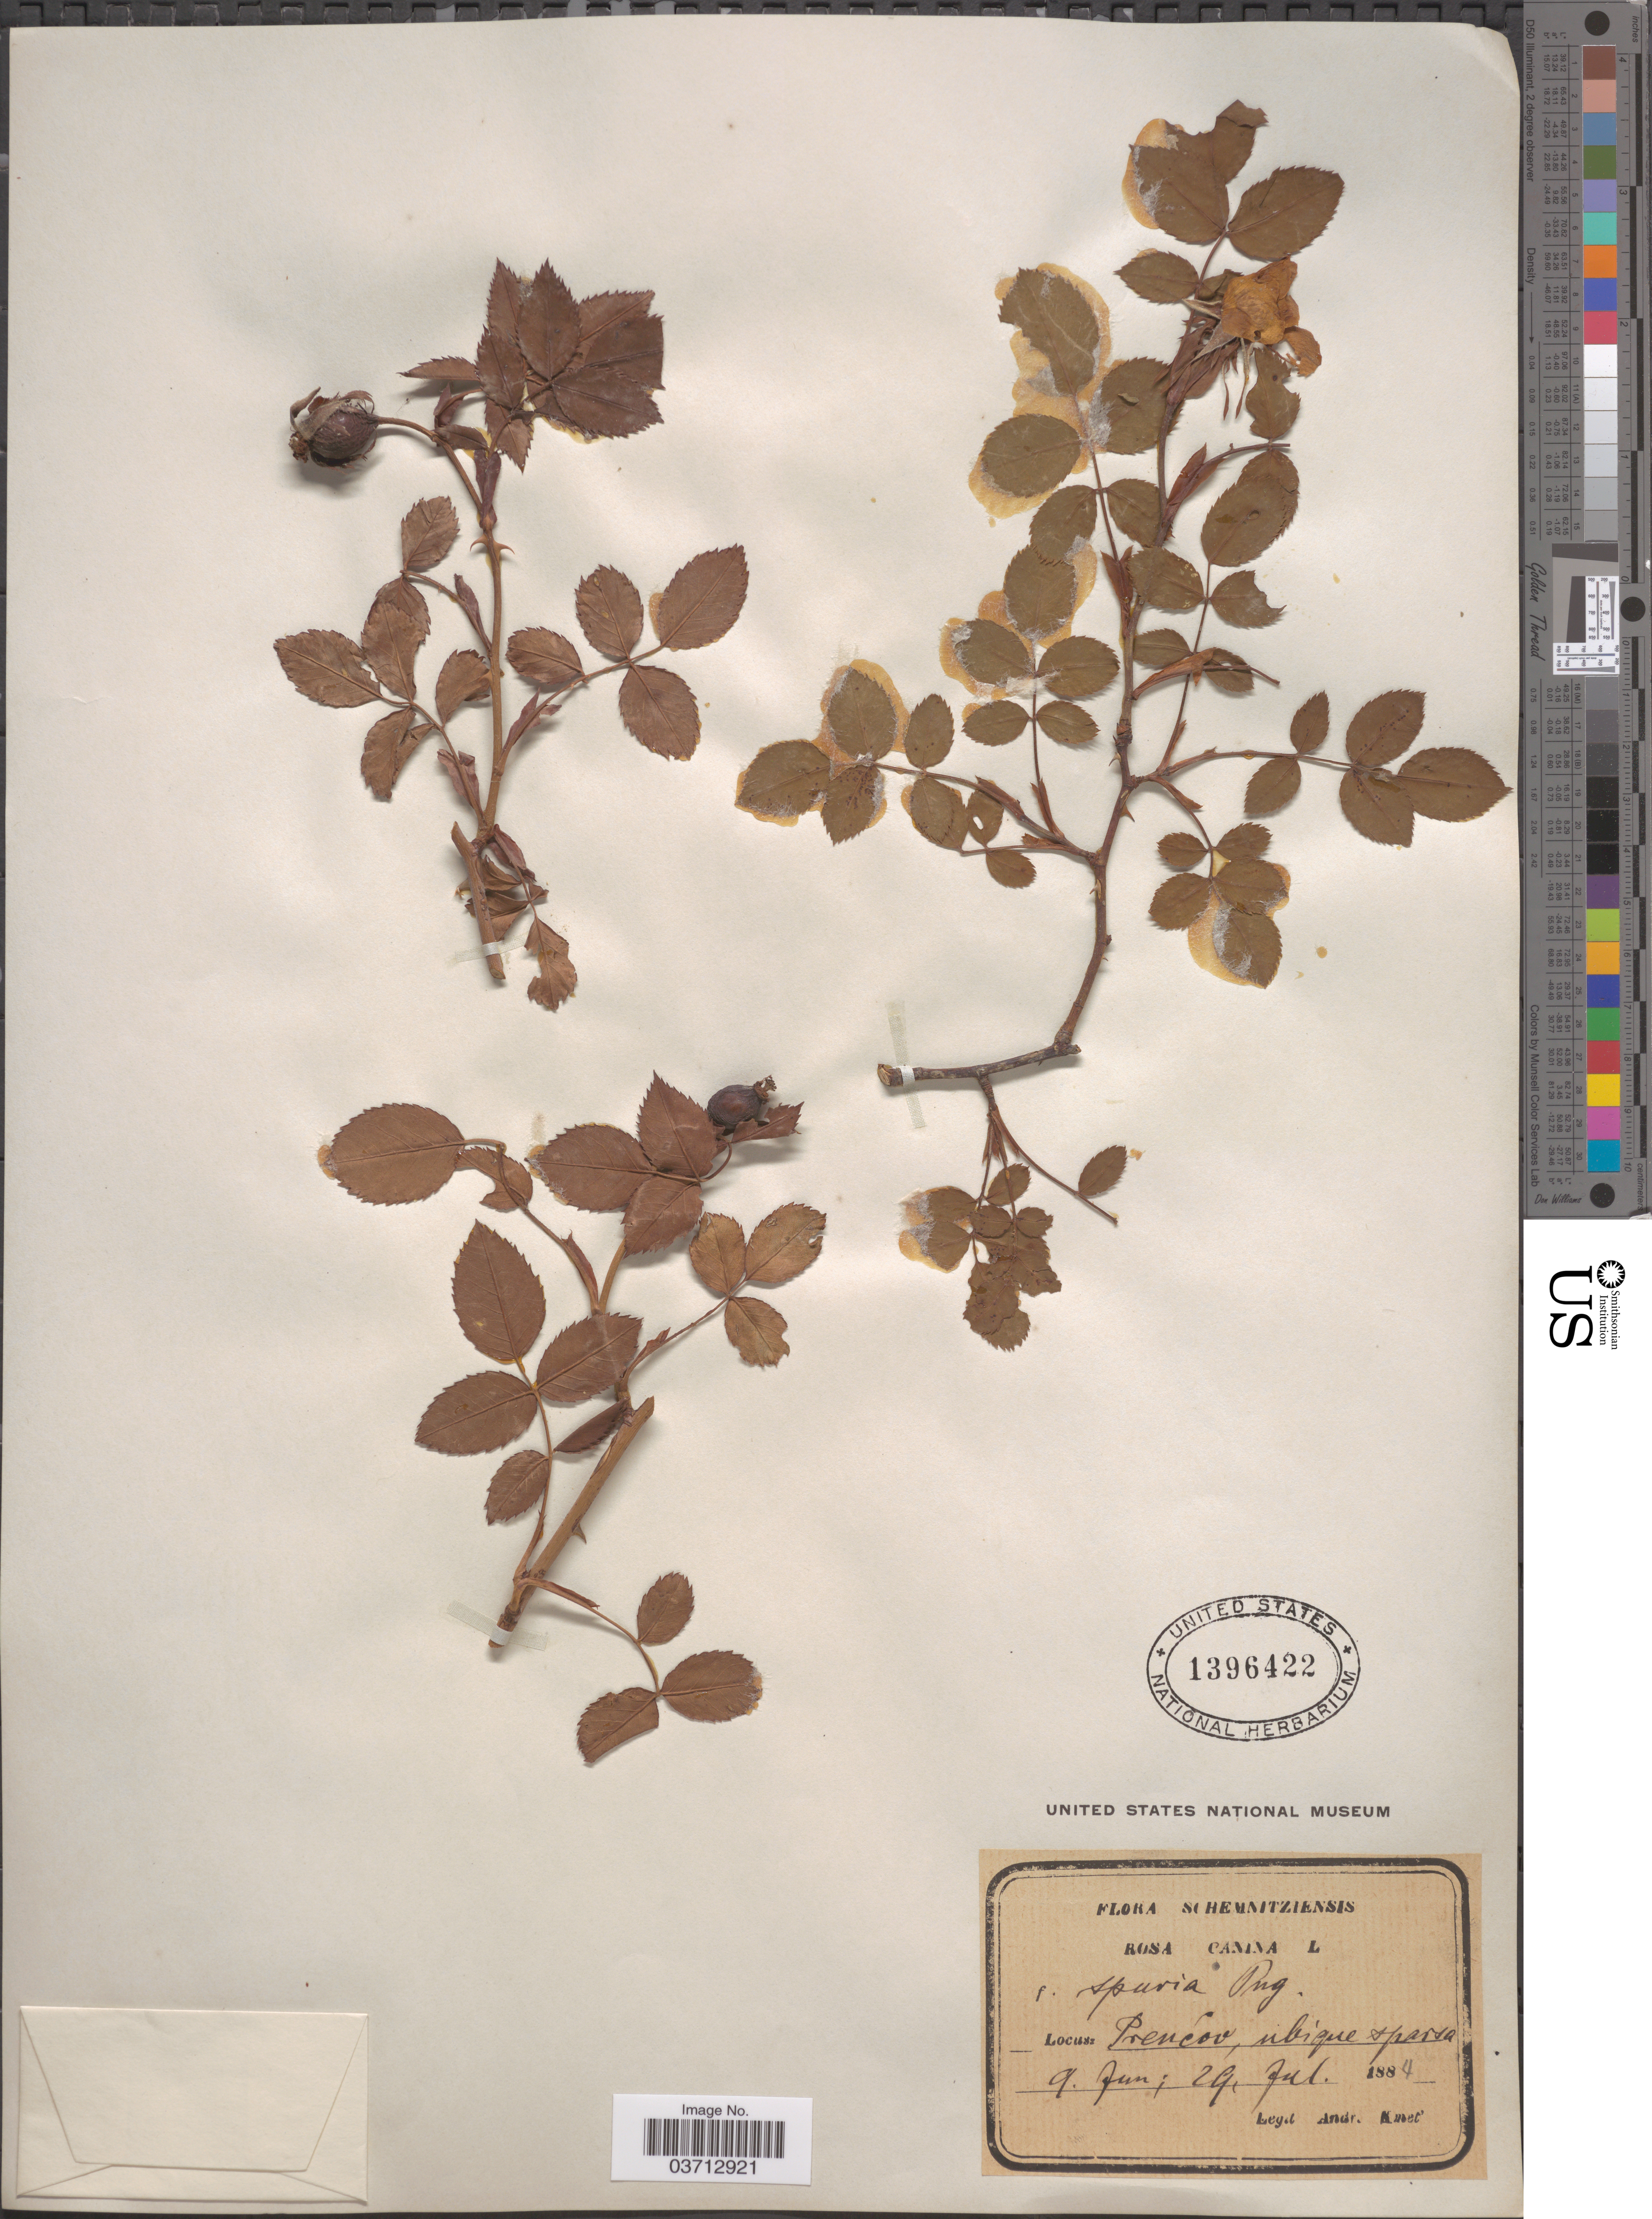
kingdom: Plantae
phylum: Tracheophyta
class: Magnoliopsida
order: Rosales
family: Rosaceae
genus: Rosa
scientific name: Rosa canina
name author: L.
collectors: A. Kmet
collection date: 1884-06-09/1884-07-29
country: Slovakia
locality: Schemnitziensis. Prencóv, ubique sparsa.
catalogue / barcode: US 1396422